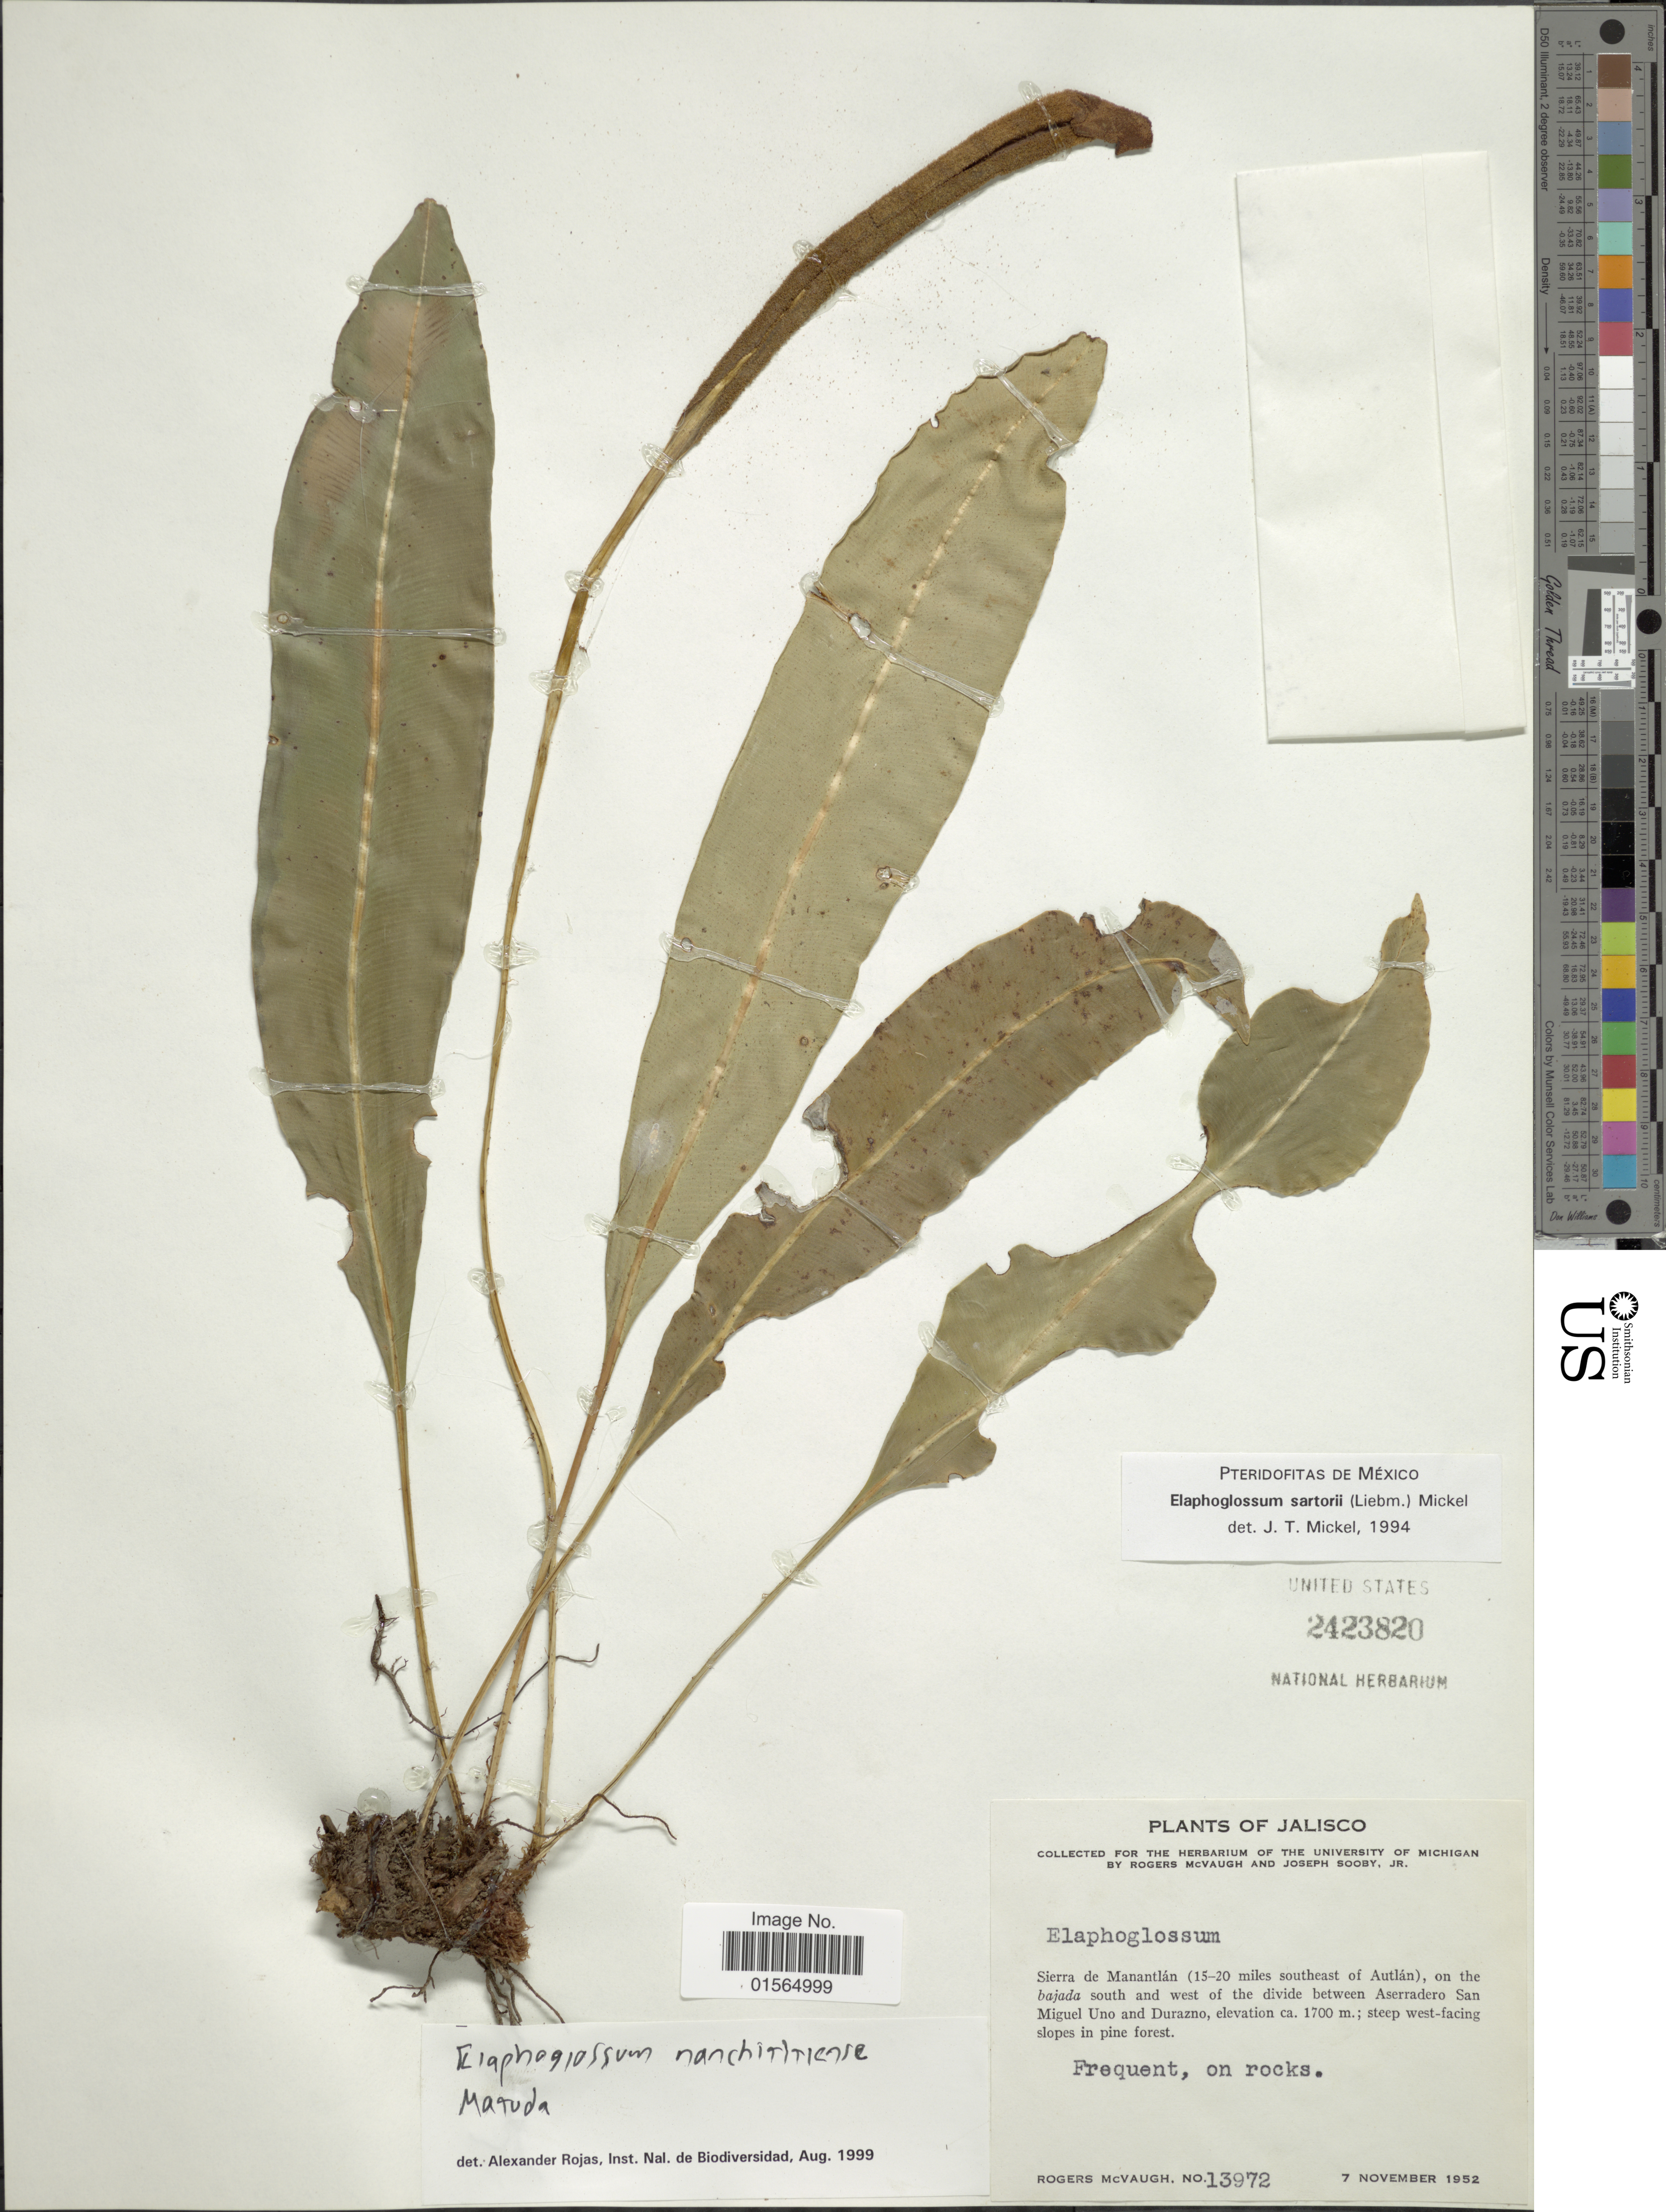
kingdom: Plantae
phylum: Tracheophyta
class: Polypodiopsida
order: Polypodiales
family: Dryopteridaceae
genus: Elaphoglossum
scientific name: Elaphoglossum sartorii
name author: (Liebm.) Mickel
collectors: R. McVaugh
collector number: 13972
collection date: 1952-11-07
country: Mexico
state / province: Jalisco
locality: Sierra de Manantlan (15-20 miles southeast of Autlan), on the bajada south and west of the divide between Aserradero San Miguel Uno and Durazno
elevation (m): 1700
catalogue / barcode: US 2423820